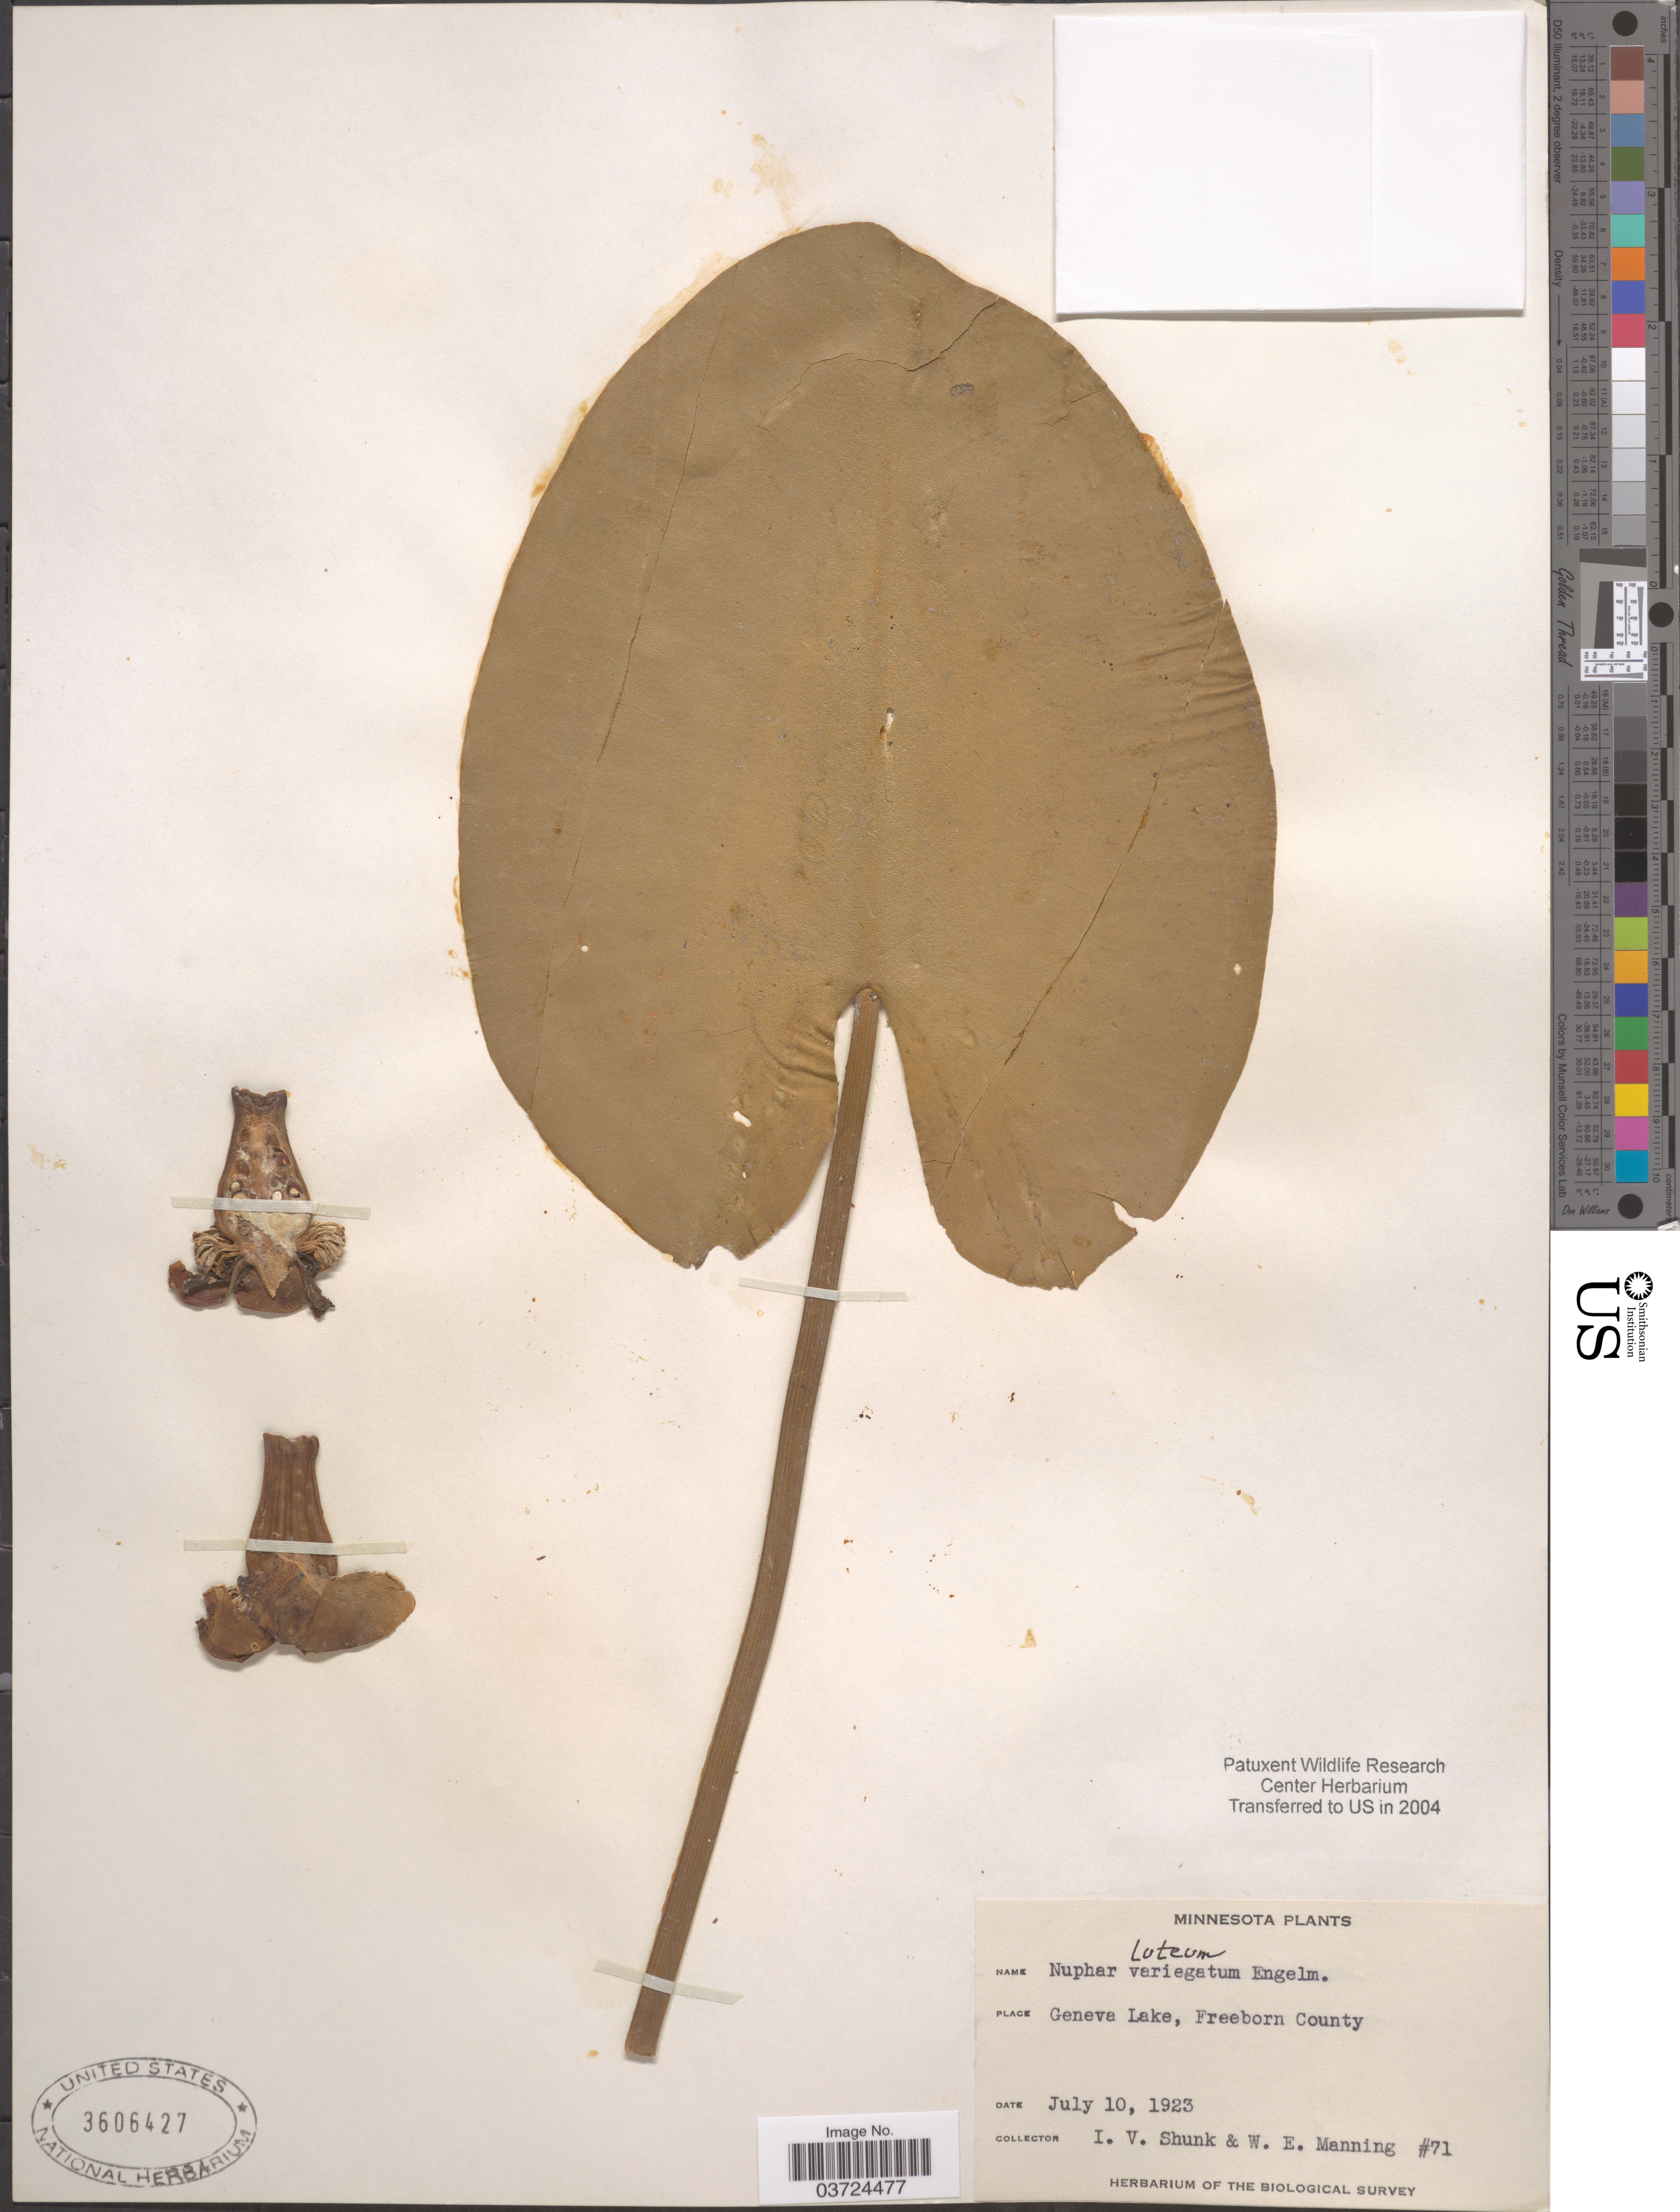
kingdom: Plantae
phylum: Tracheophyta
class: Magnoliopsida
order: Nymphaeales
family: Nymphaeaceae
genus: Nuphar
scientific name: Nuphar lutea subsp. variegata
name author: (Engelm. ex Durand) E.O. Beal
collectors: I. Shunk & W. Manning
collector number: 71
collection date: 1923-07-10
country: United States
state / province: Minnesota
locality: Geneva Lake, Freeborn County.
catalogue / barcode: US 3606427